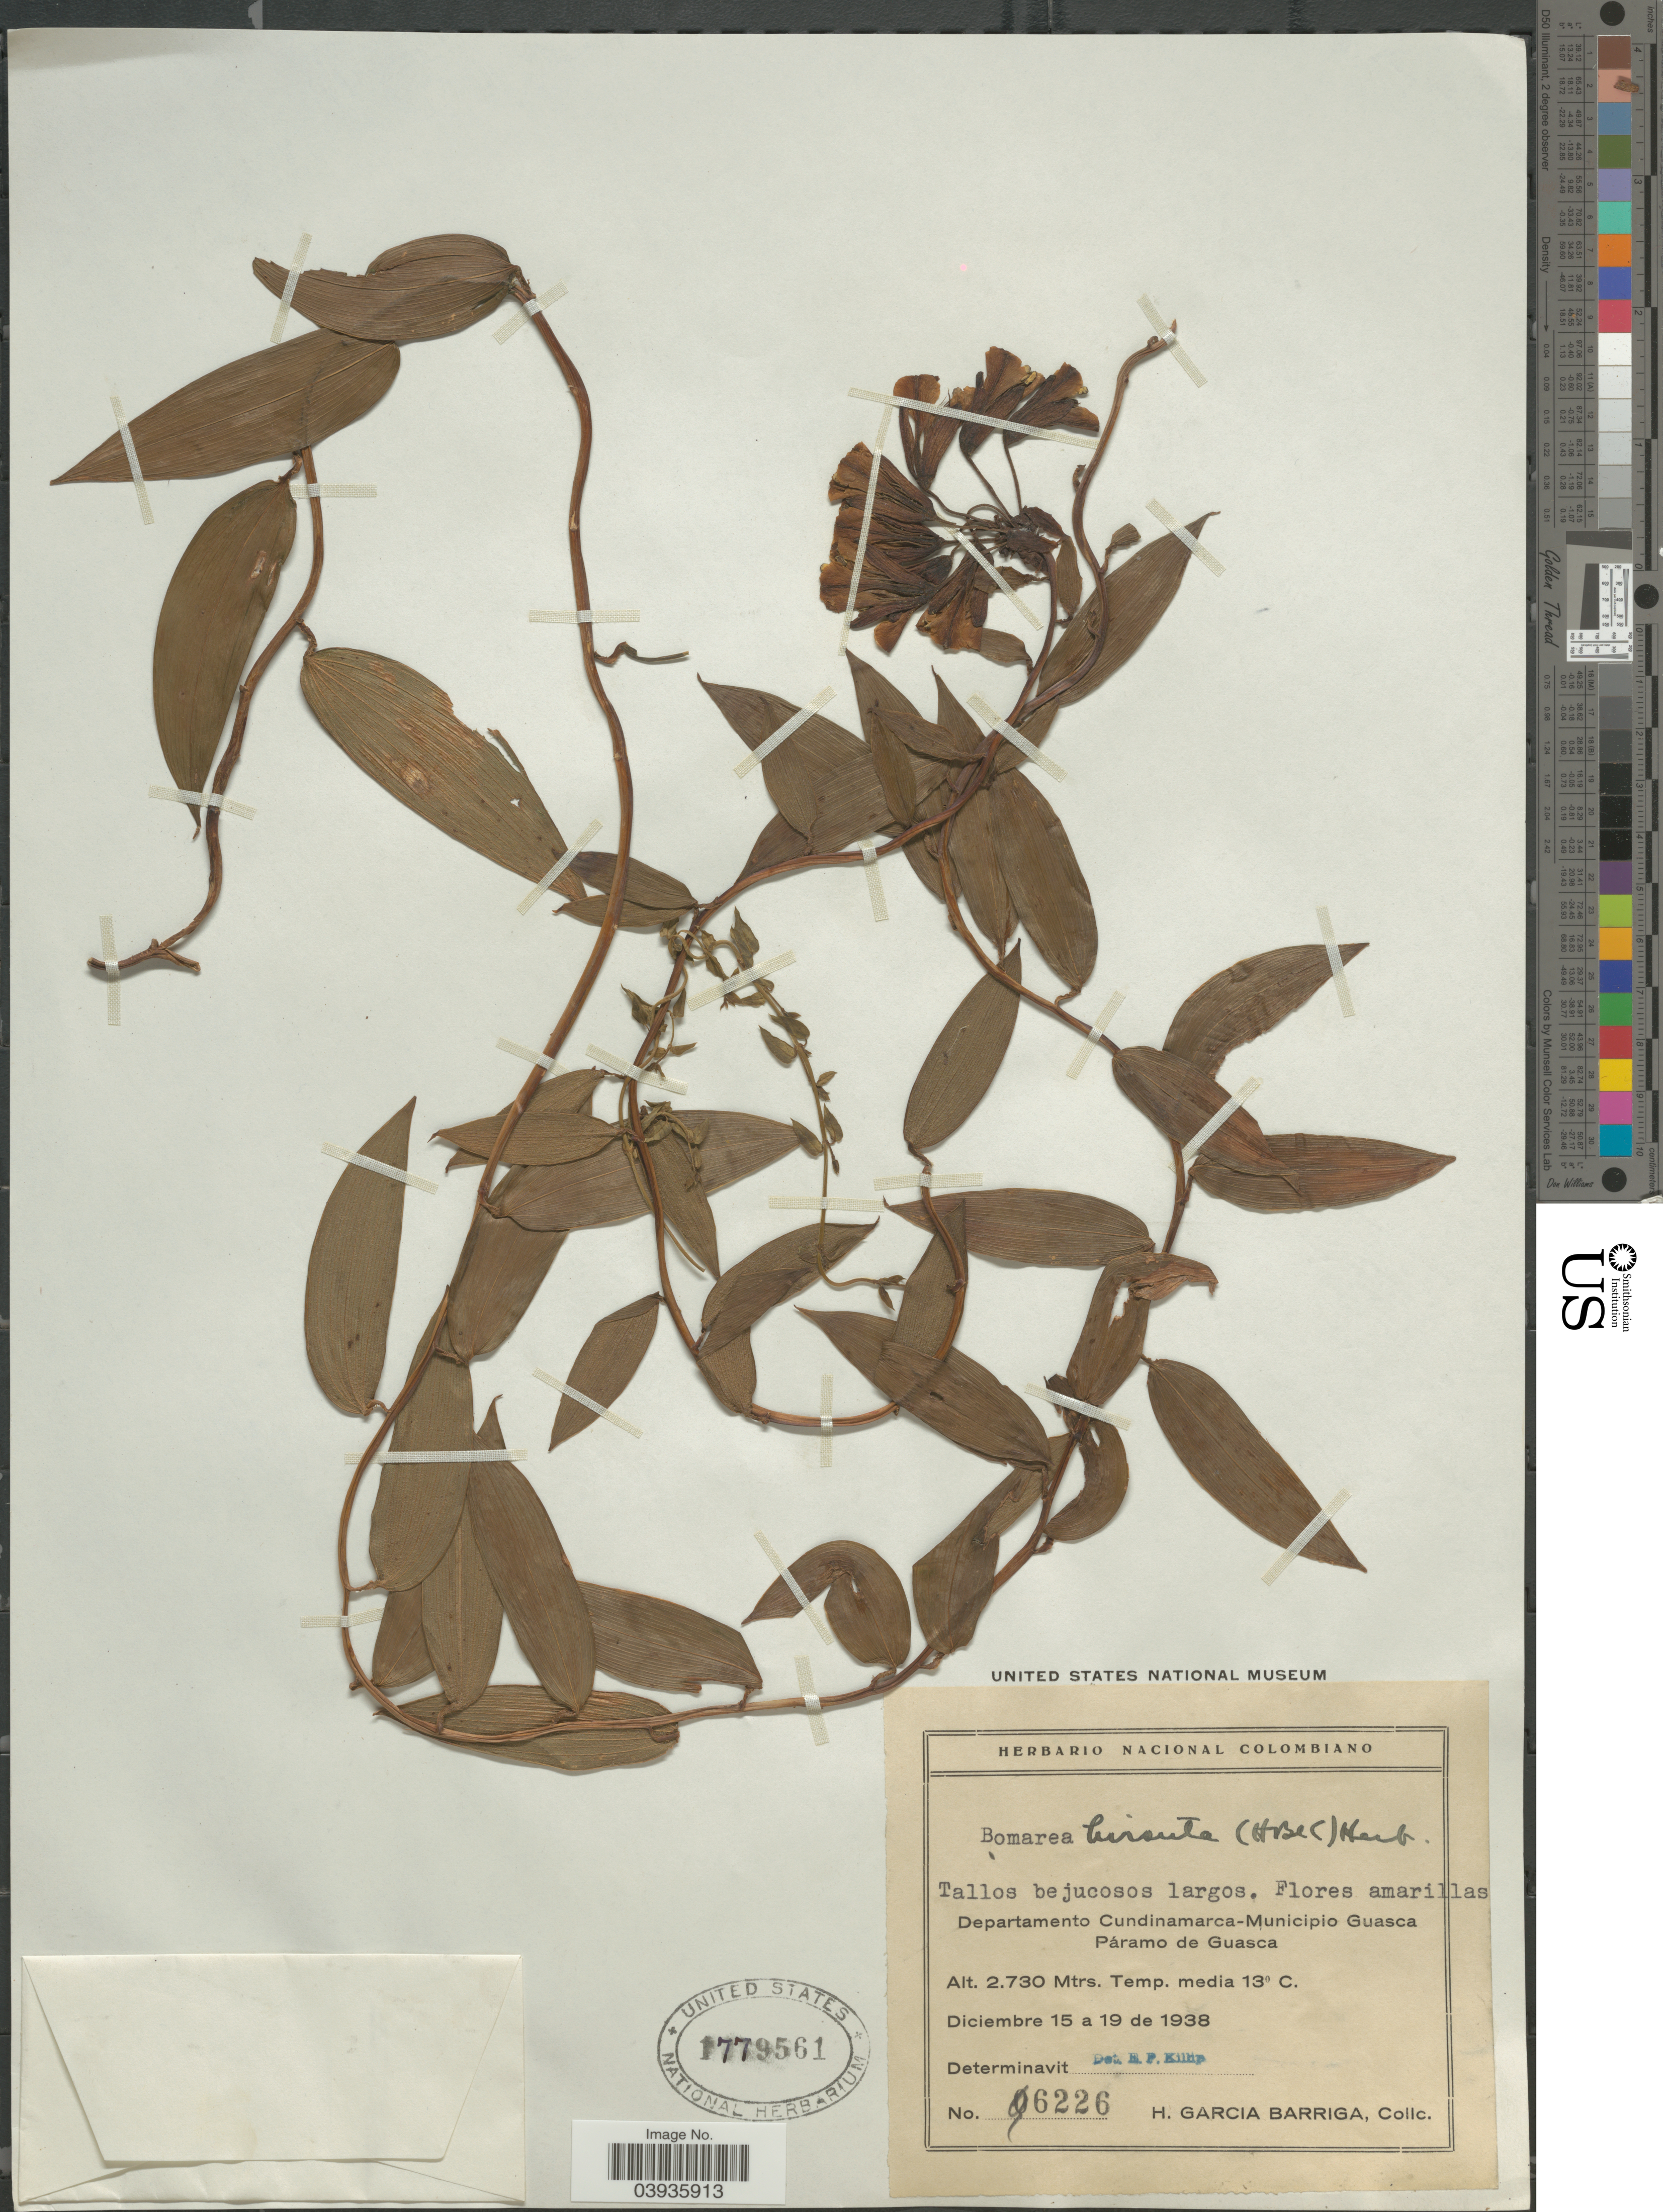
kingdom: Plantae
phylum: Tracheophyta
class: Liliopsida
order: Liliales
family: Alstroemeriaceae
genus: Bomarea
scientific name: Bomarea hirsuta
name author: (Kunth) Herb.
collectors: H. García Barriga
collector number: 6226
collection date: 1938-12-15/1938-12-19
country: Colombia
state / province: Cundinamarca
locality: Departamento Cundinamarca-Municipio Guasca. Páramo de Guasca. Temp. media 13º C.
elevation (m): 2730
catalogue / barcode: US 1779561